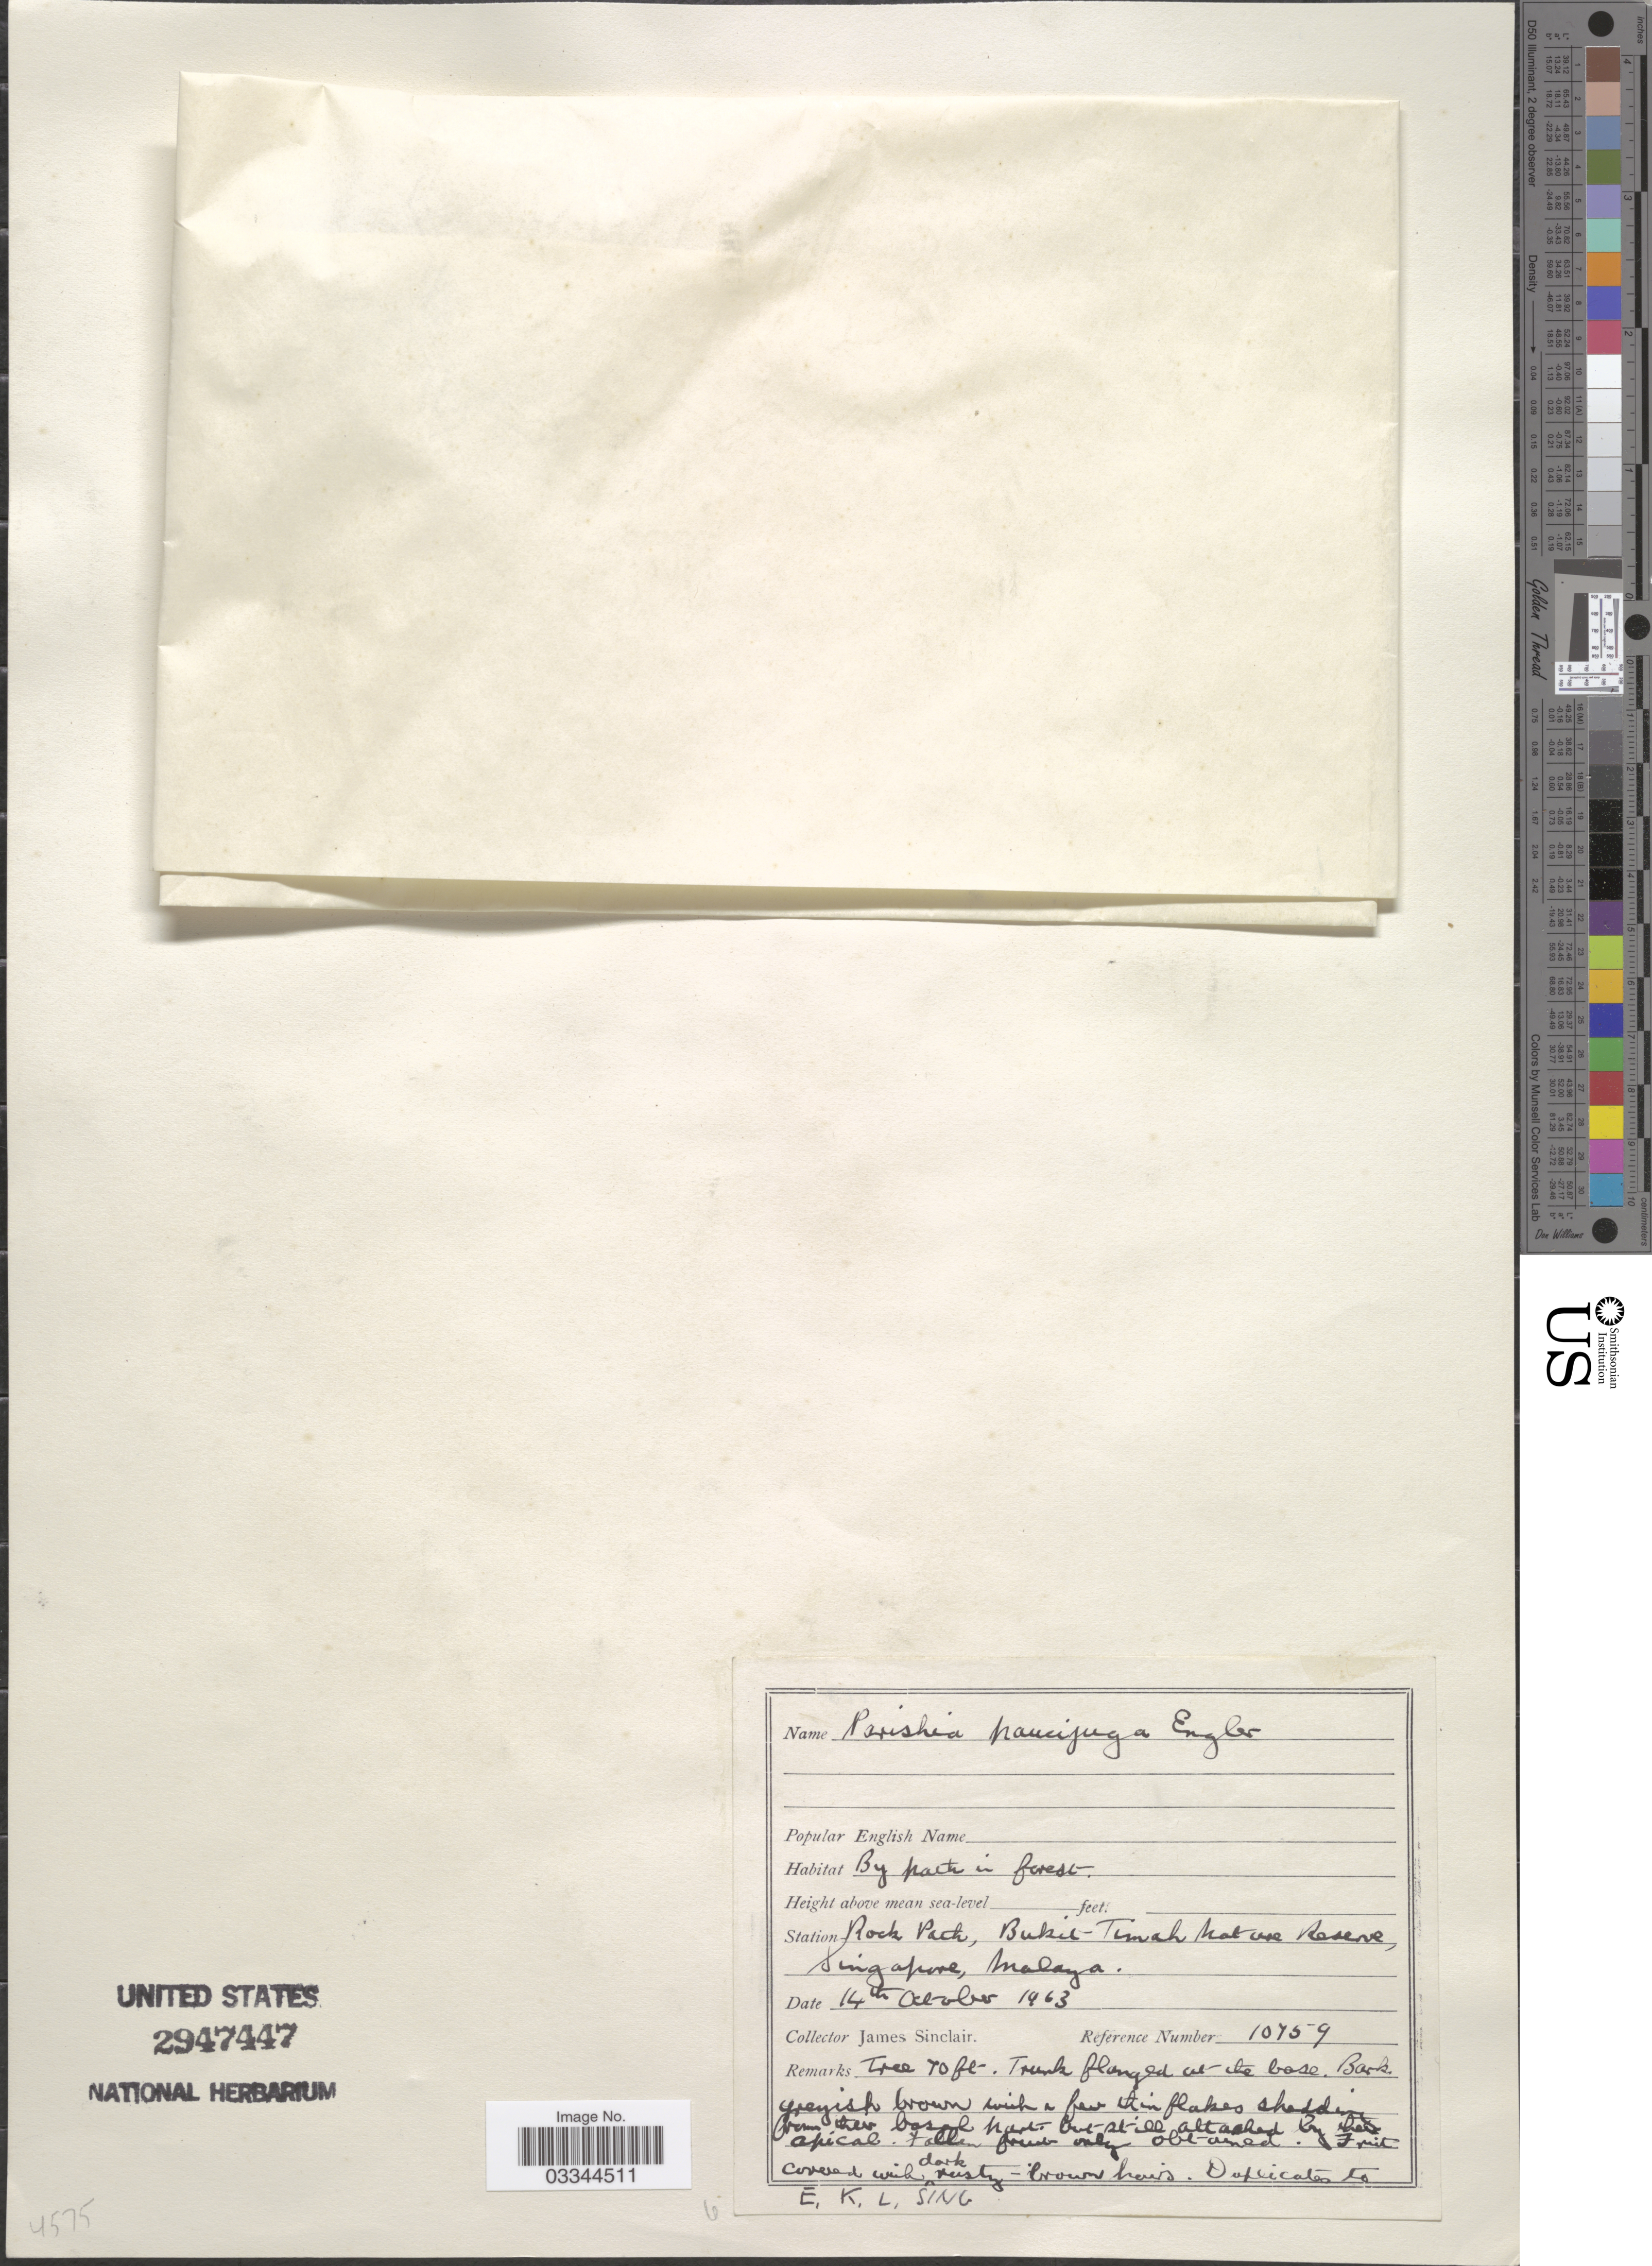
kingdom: Plantae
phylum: Tracheophyta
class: Magnoliopsida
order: Sapindales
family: Anacardiaceae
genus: Parishia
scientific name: Parishia paucijuga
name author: Engl.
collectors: J. Sinclair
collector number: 10759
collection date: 1963-10-14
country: Singapore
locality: Station Rock Path, Bukit Timah Nature Reserve, Malaya.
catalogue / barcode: US 2947447